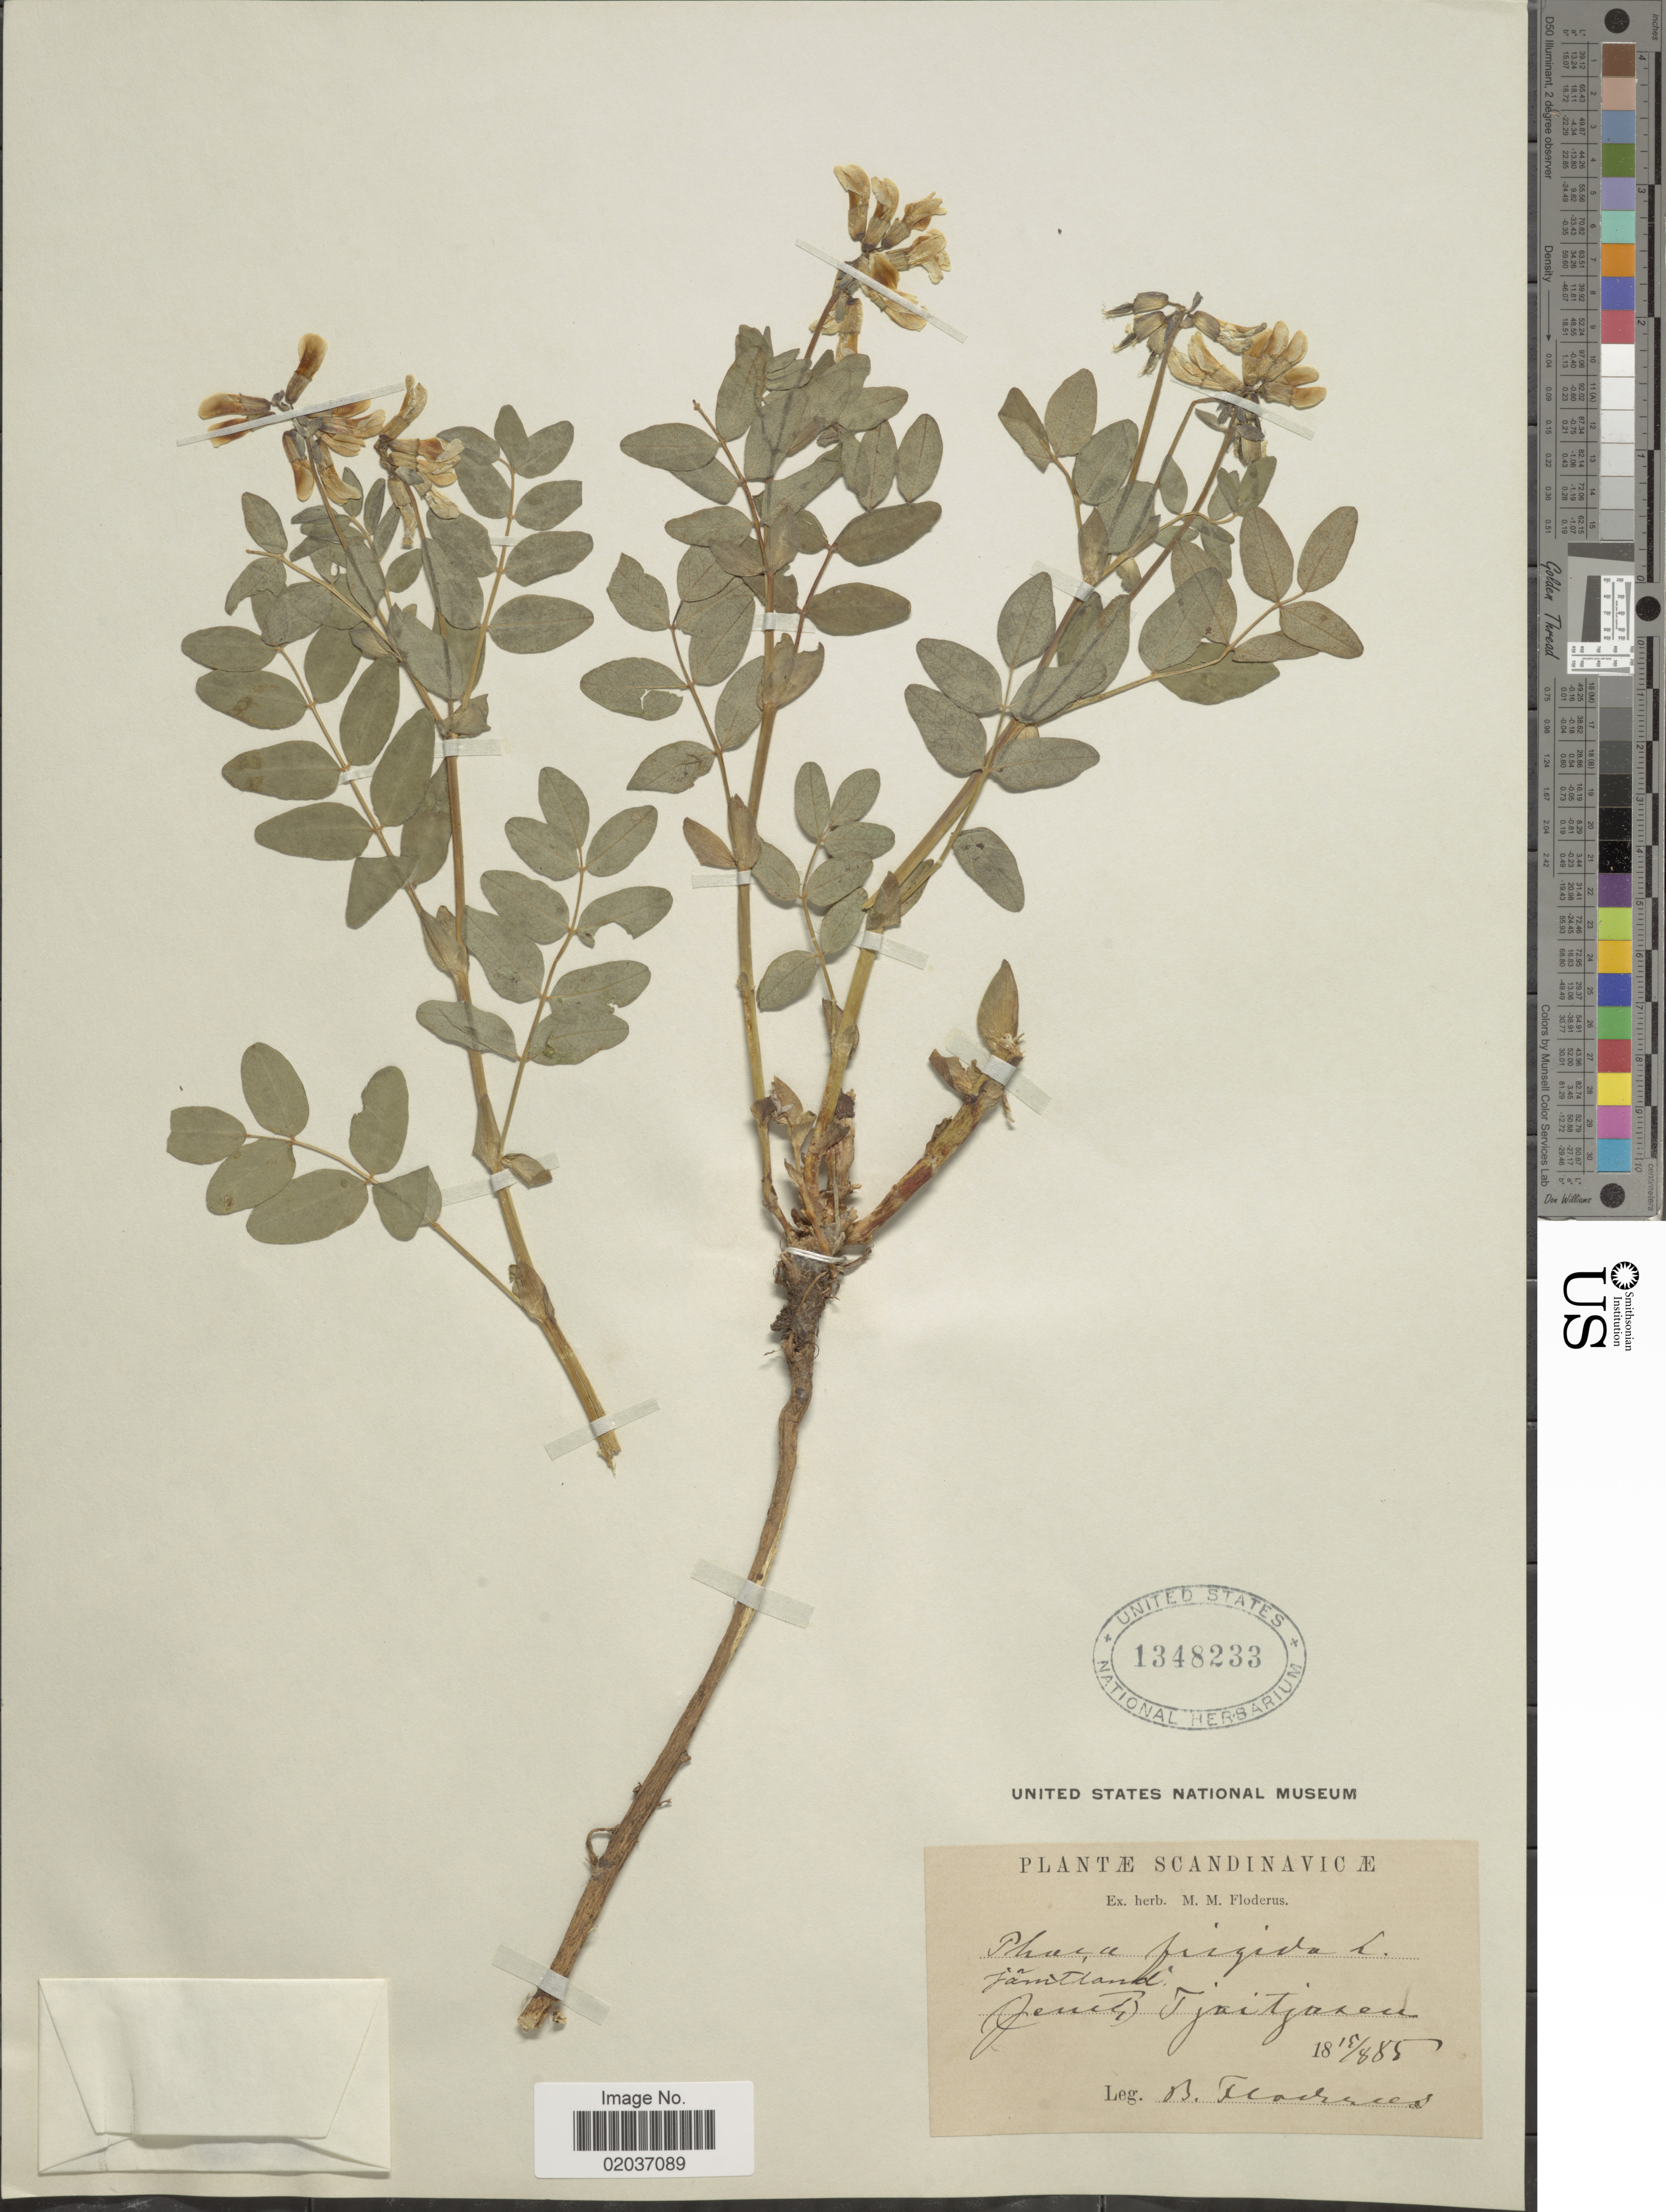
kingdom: Plantae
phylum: Tracheophyta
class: Magnoliopsida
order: Fabales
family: Fabaceae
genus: Astragalus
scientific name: Astragalus frigidus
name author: (L.) A. Gray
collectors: B. G. O. Floderus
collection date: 1885-08-15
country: Sweden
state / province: Jamtland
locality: Tjartjaren. [interpreted]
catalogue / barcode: US 1348233